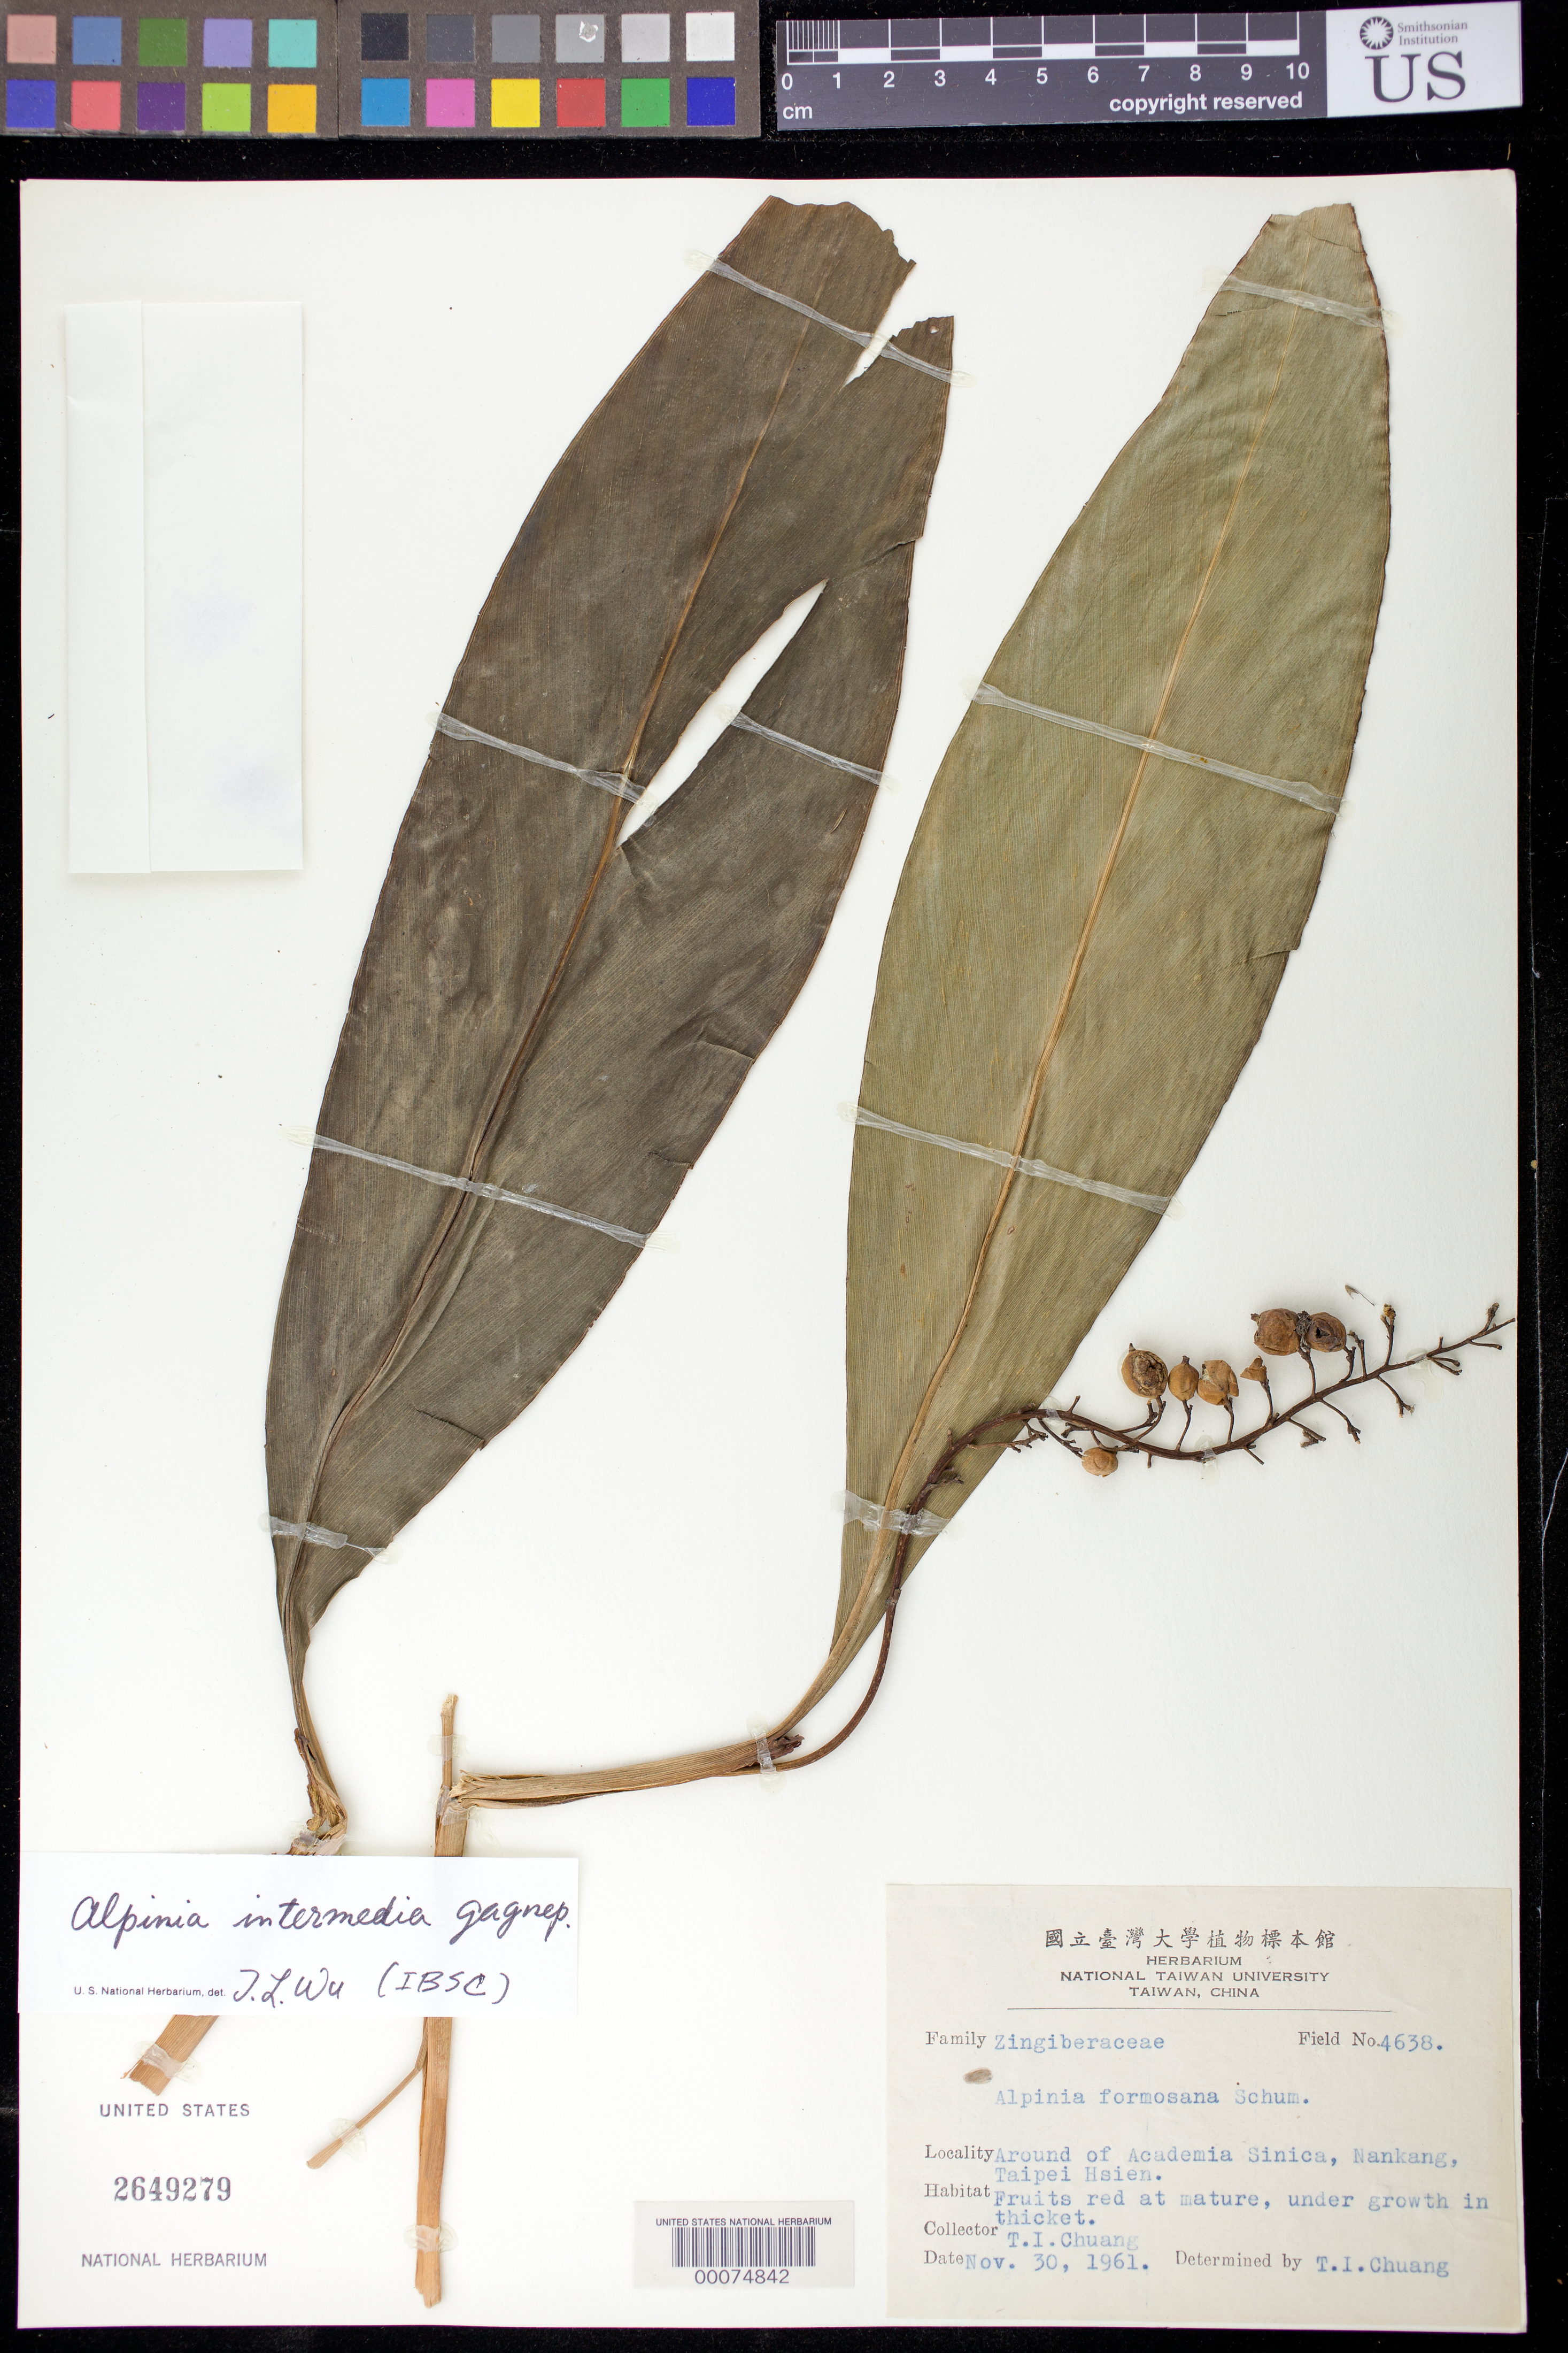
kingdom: Plantae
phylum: Tracheophyta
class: Liliopsida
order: Zingiberales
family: Zingiberaceae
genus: Alpinia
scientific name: Alpinia intermedia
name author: Gagnep.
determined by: Wu, Te-Ling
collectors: T. I. Chuang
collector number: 4638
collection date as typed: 30 Nov 1961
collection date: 1961-11-30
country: China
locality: Near academia sinica, nankang, taipei hsien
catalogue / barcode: US 2649279